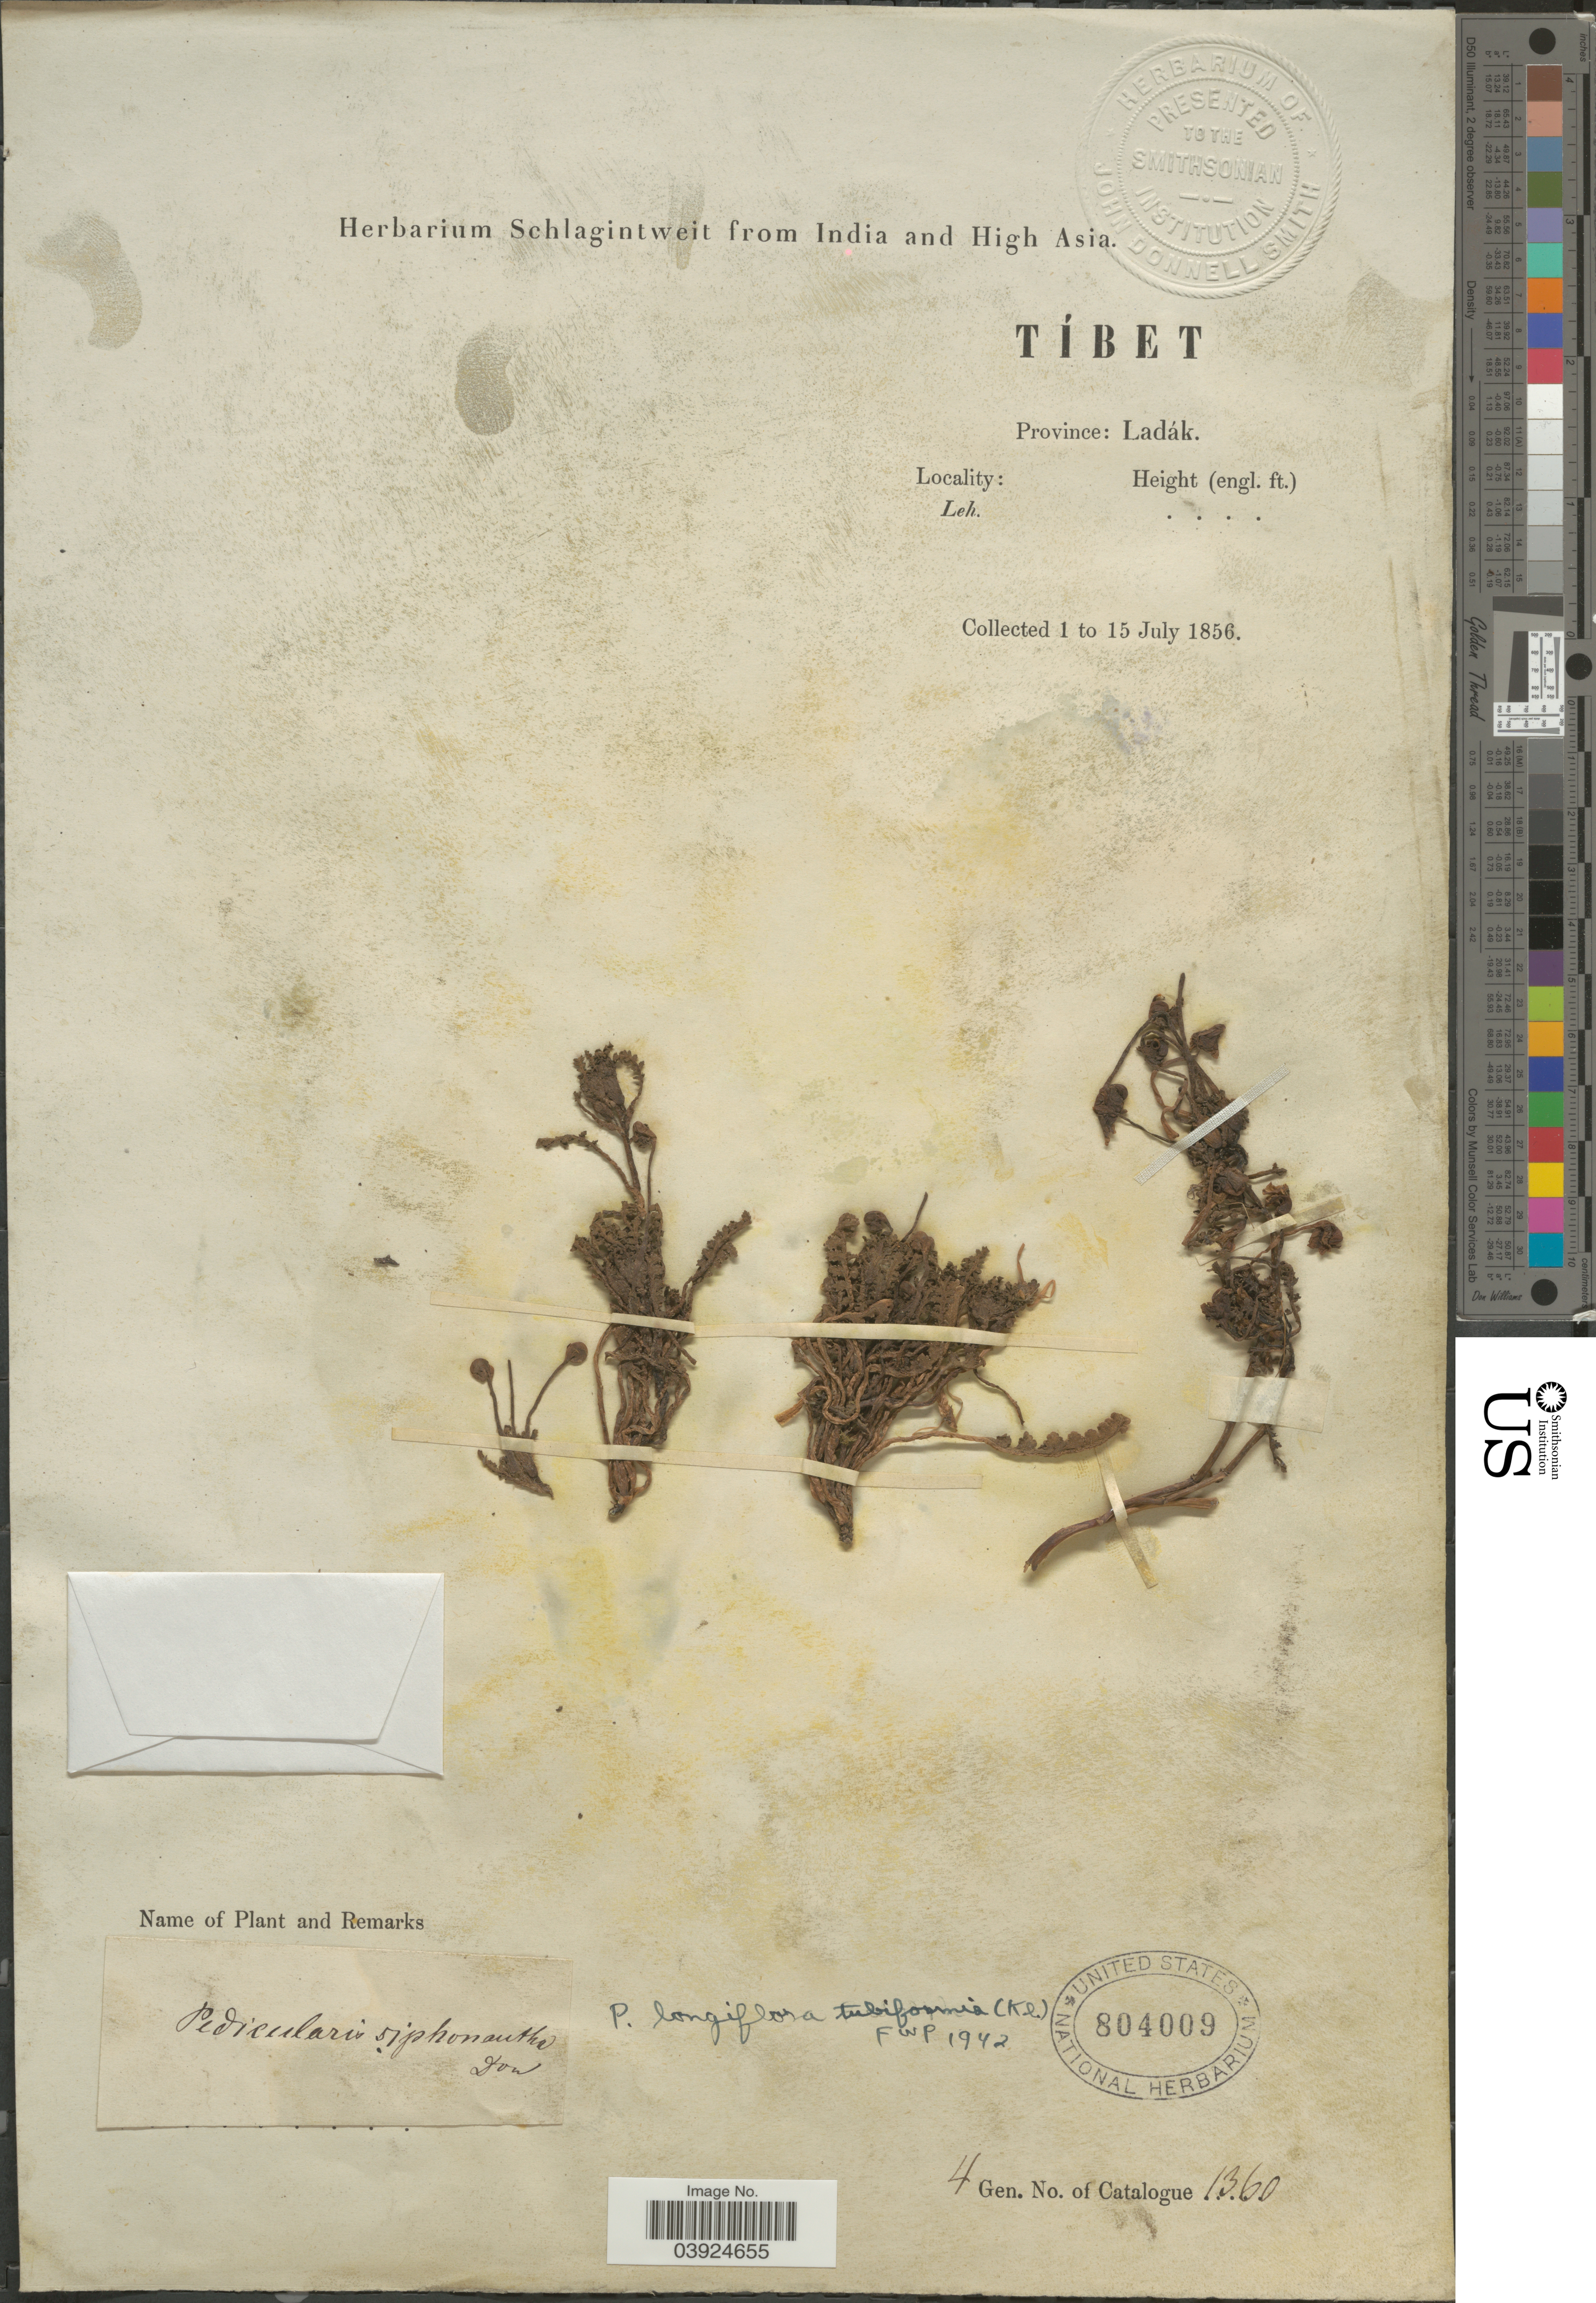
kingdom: Plantae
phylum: Tracheophyta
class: Magnoliopsida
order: Lamiales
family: Orobanchaceae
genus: Pedicularis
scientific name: Pedicularis longiflora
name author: Rudolph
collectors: ex herb. Schlagintweit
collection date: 1856-07-01/1856-07-15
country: India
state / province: Ladakh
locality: Tíbet. Province: Ladák. Leh.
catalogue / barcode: US 804009